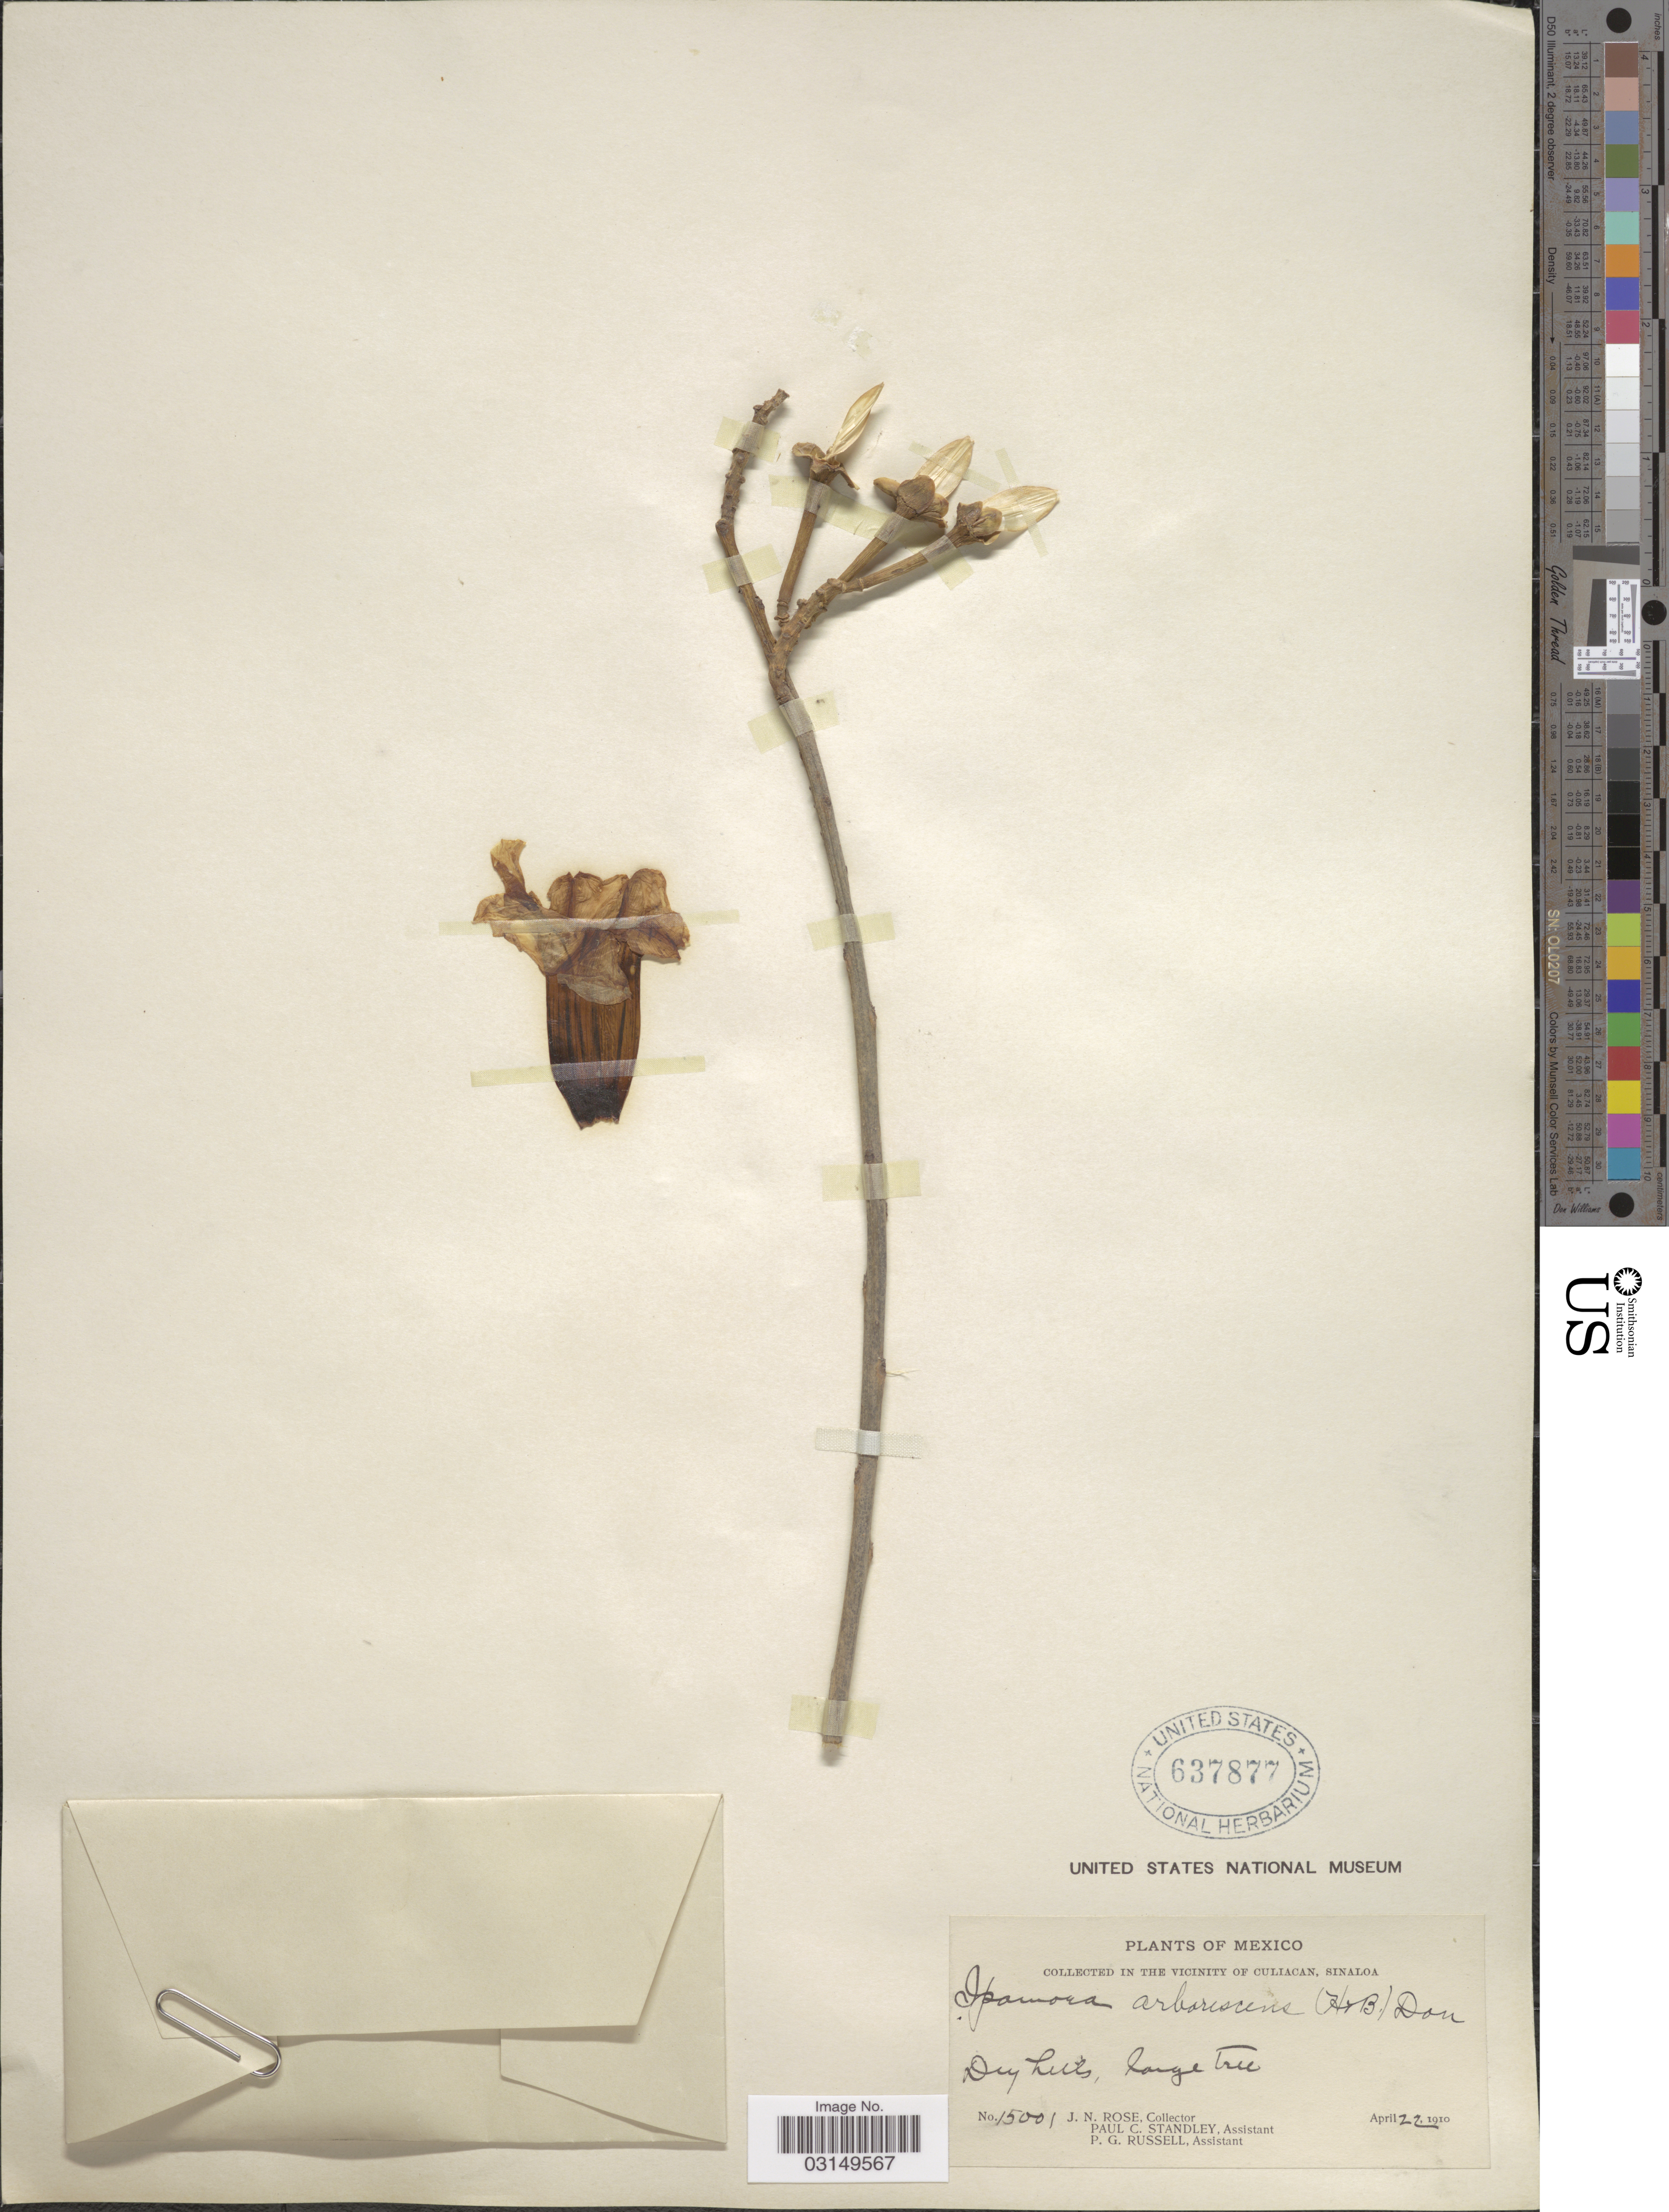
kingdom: Plantae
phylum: Tracheophyta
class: Magnoliopsida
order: Solanales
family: Convolvulaceae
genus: Ipomoea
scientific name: Ipomoea arborescens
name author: (Humb. & Bonpl. ex Willd.) G. Don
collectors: J. N. Rose, P. C. Standley & P. G. Russell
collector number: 15001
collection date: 1910-04-22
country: Mexico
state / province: Sinaloa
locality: In the vicinity of Culiacan.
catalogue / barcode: US 637877